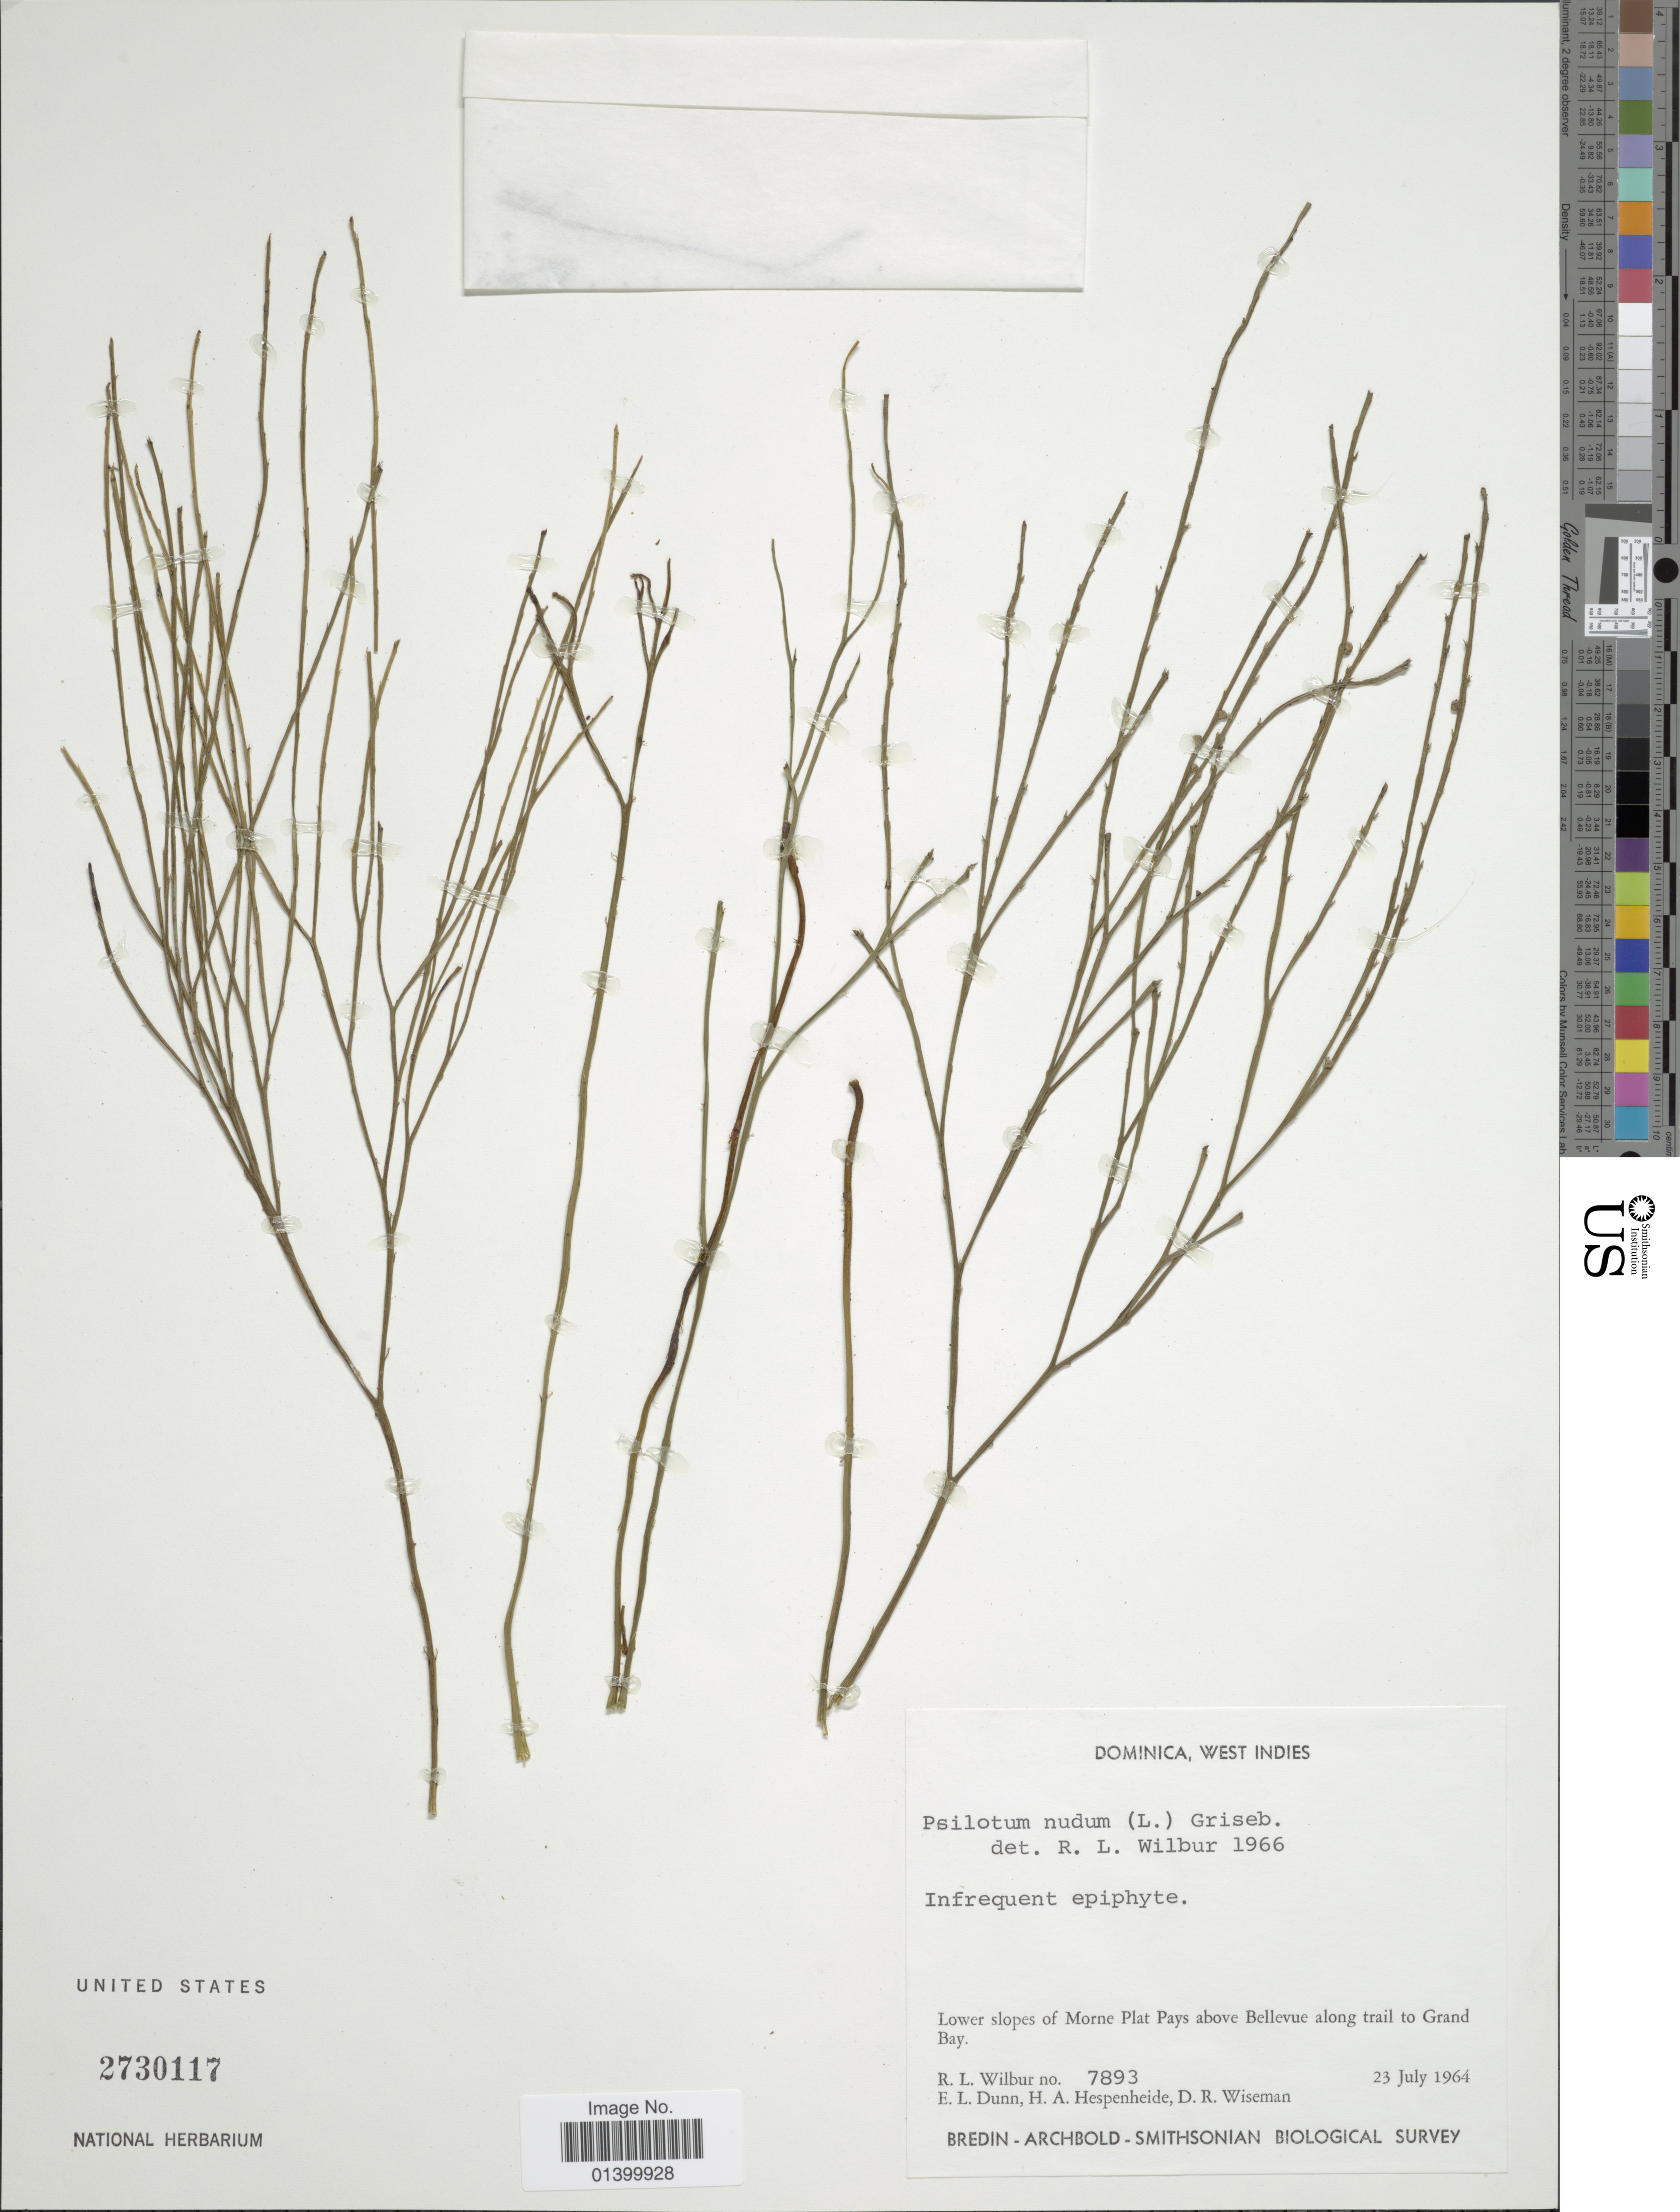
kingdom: Plantae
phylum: Tracheophyta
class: Polypodiopsida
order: Psilotales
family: Psilotaceae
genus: Psilotum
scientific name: Psilotum nudum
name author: (L.) P. Beauv.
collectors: R. L. Wilbur, E. Dunn, H. A. Hespenheide & D. R. Wiseman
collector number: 7893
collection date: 1964-07-23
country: Dominica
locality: West Indies. Lower slopes of Morne Plat Pays above Bellevue along trail to Grand Bay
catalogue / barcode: US 2730117